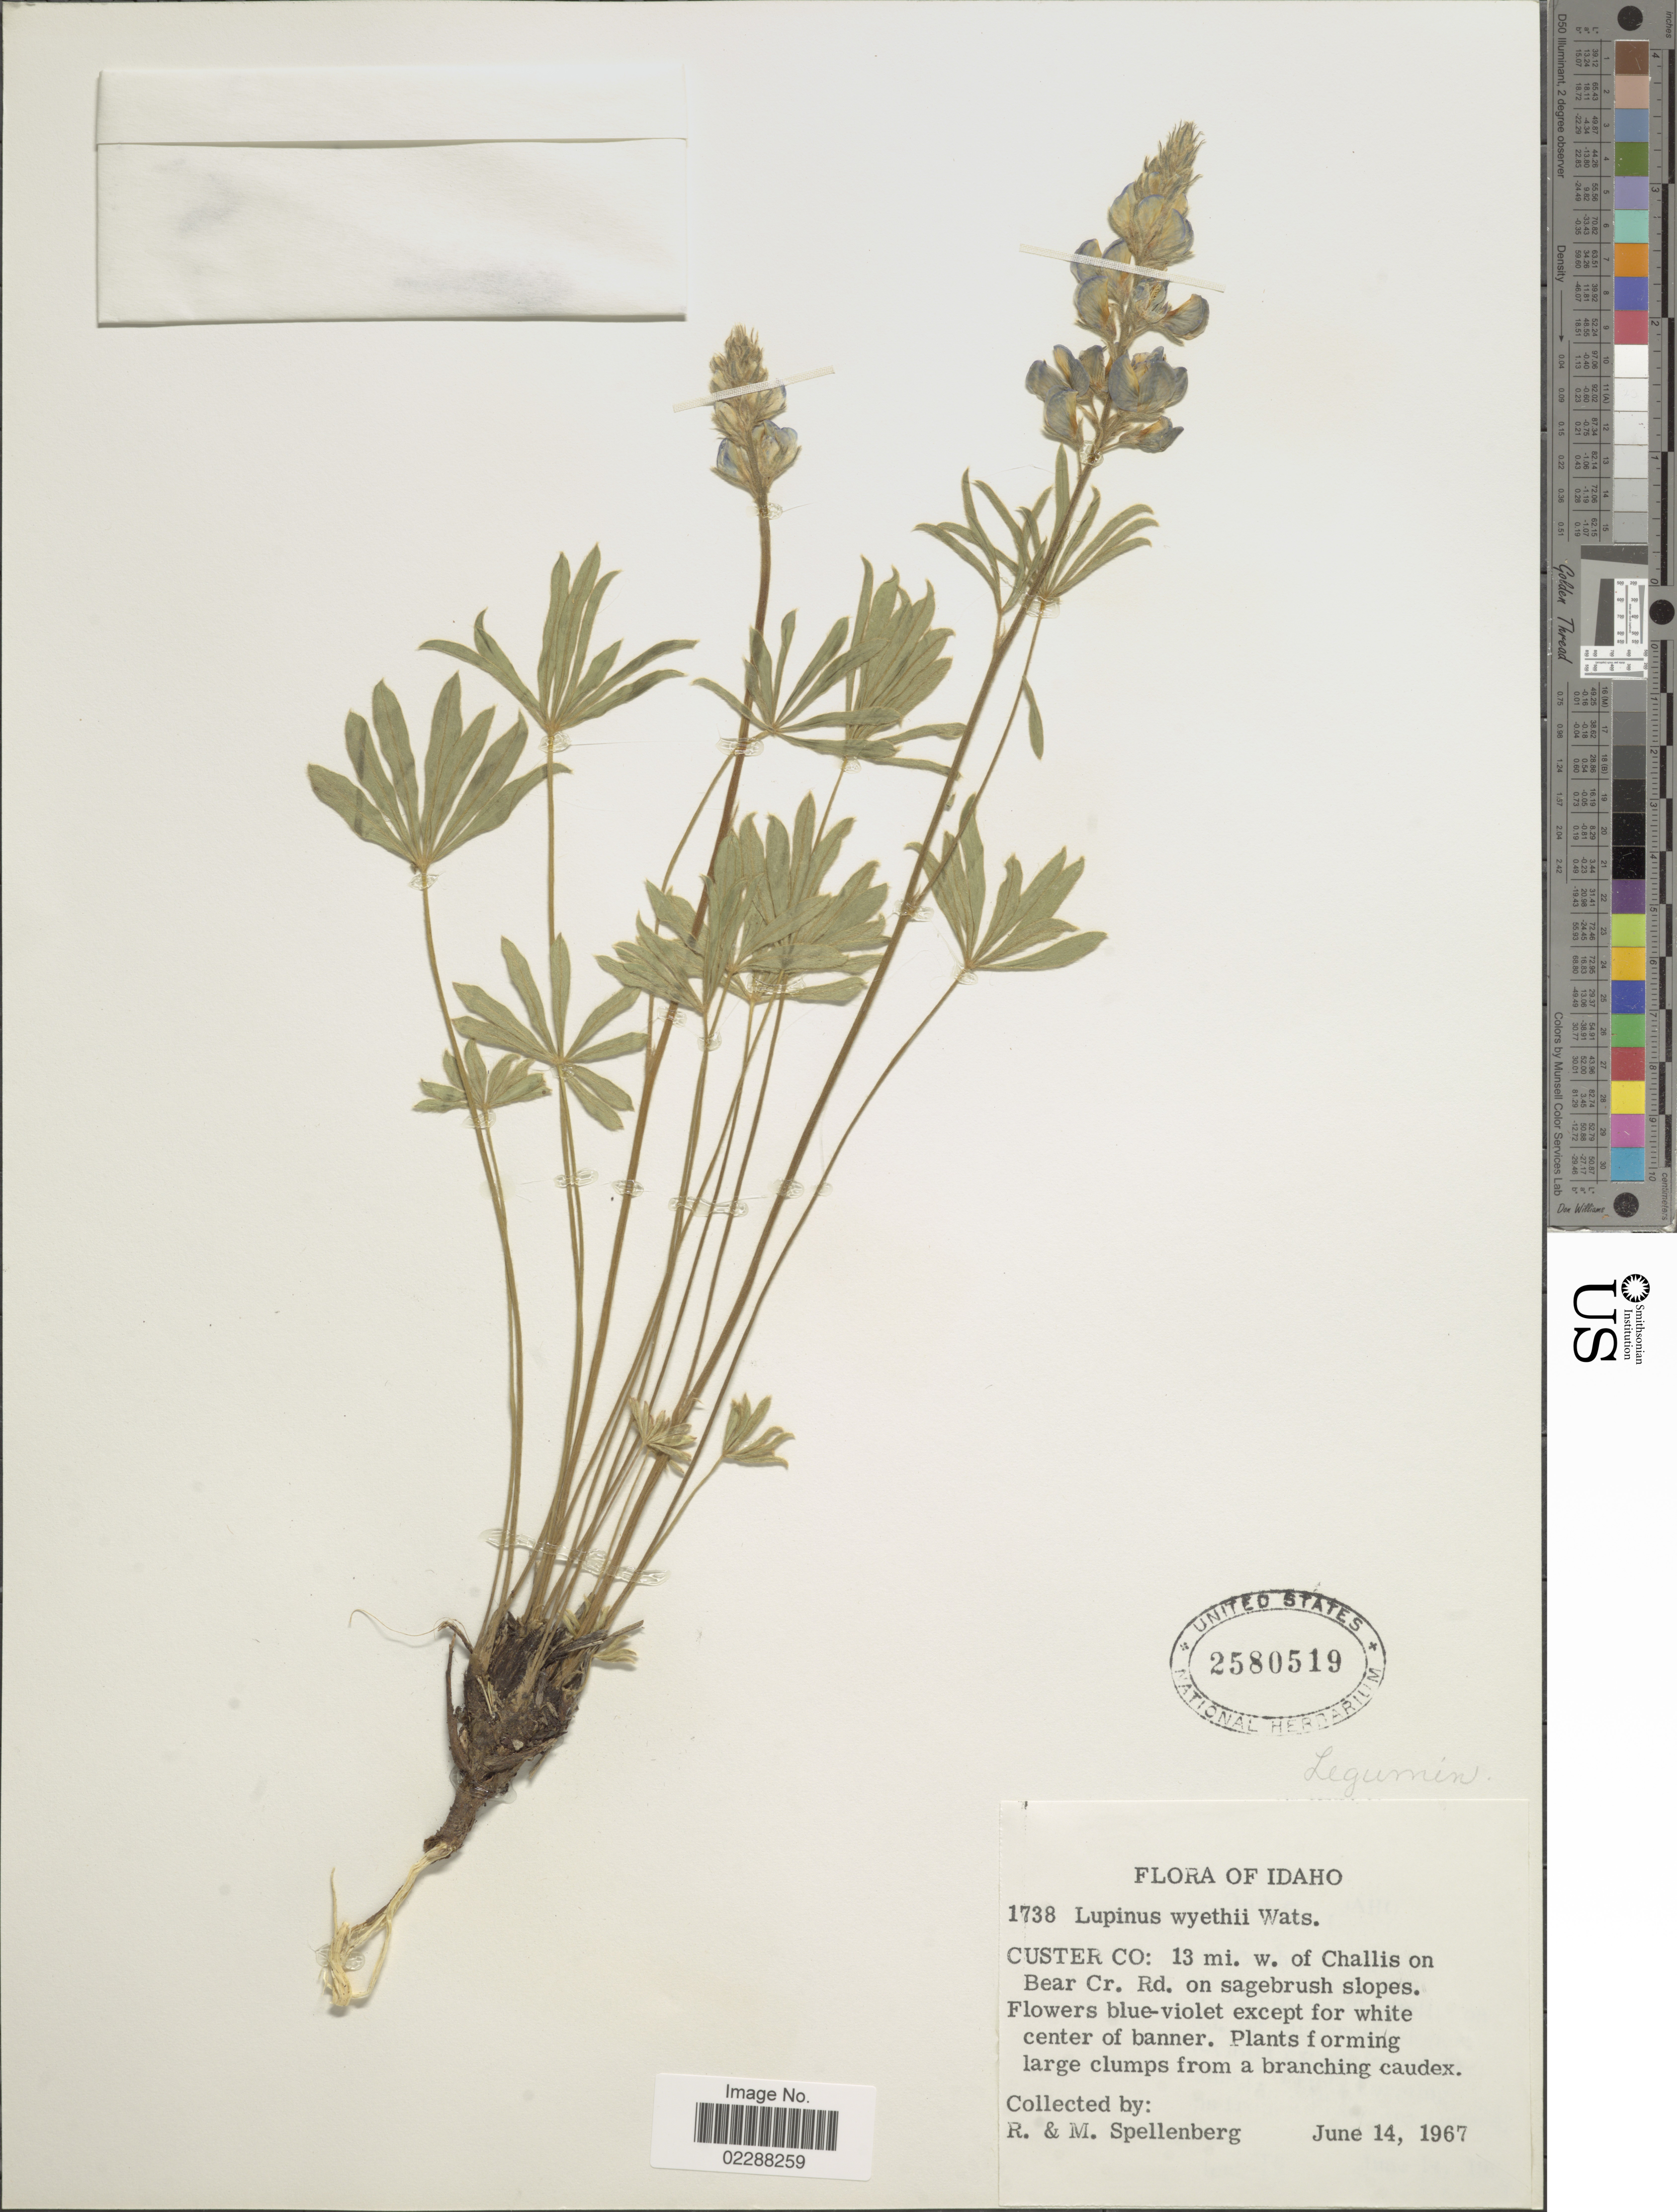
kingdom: Plantae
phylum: Tracheophyta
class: Magnoliopsida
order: Fabales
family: Fabaceae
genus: Lupinus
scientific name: Lupinus wyethii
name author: S. Watson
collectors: R. Spellenberg & Spellenberg, M.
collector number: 1738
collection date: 1967-06-14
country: United States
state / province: Idaho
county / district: Custer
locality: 13 mi. w. of Challis on Bear Cr. Rd. on sagebrush slopes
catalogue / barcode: US 2580519